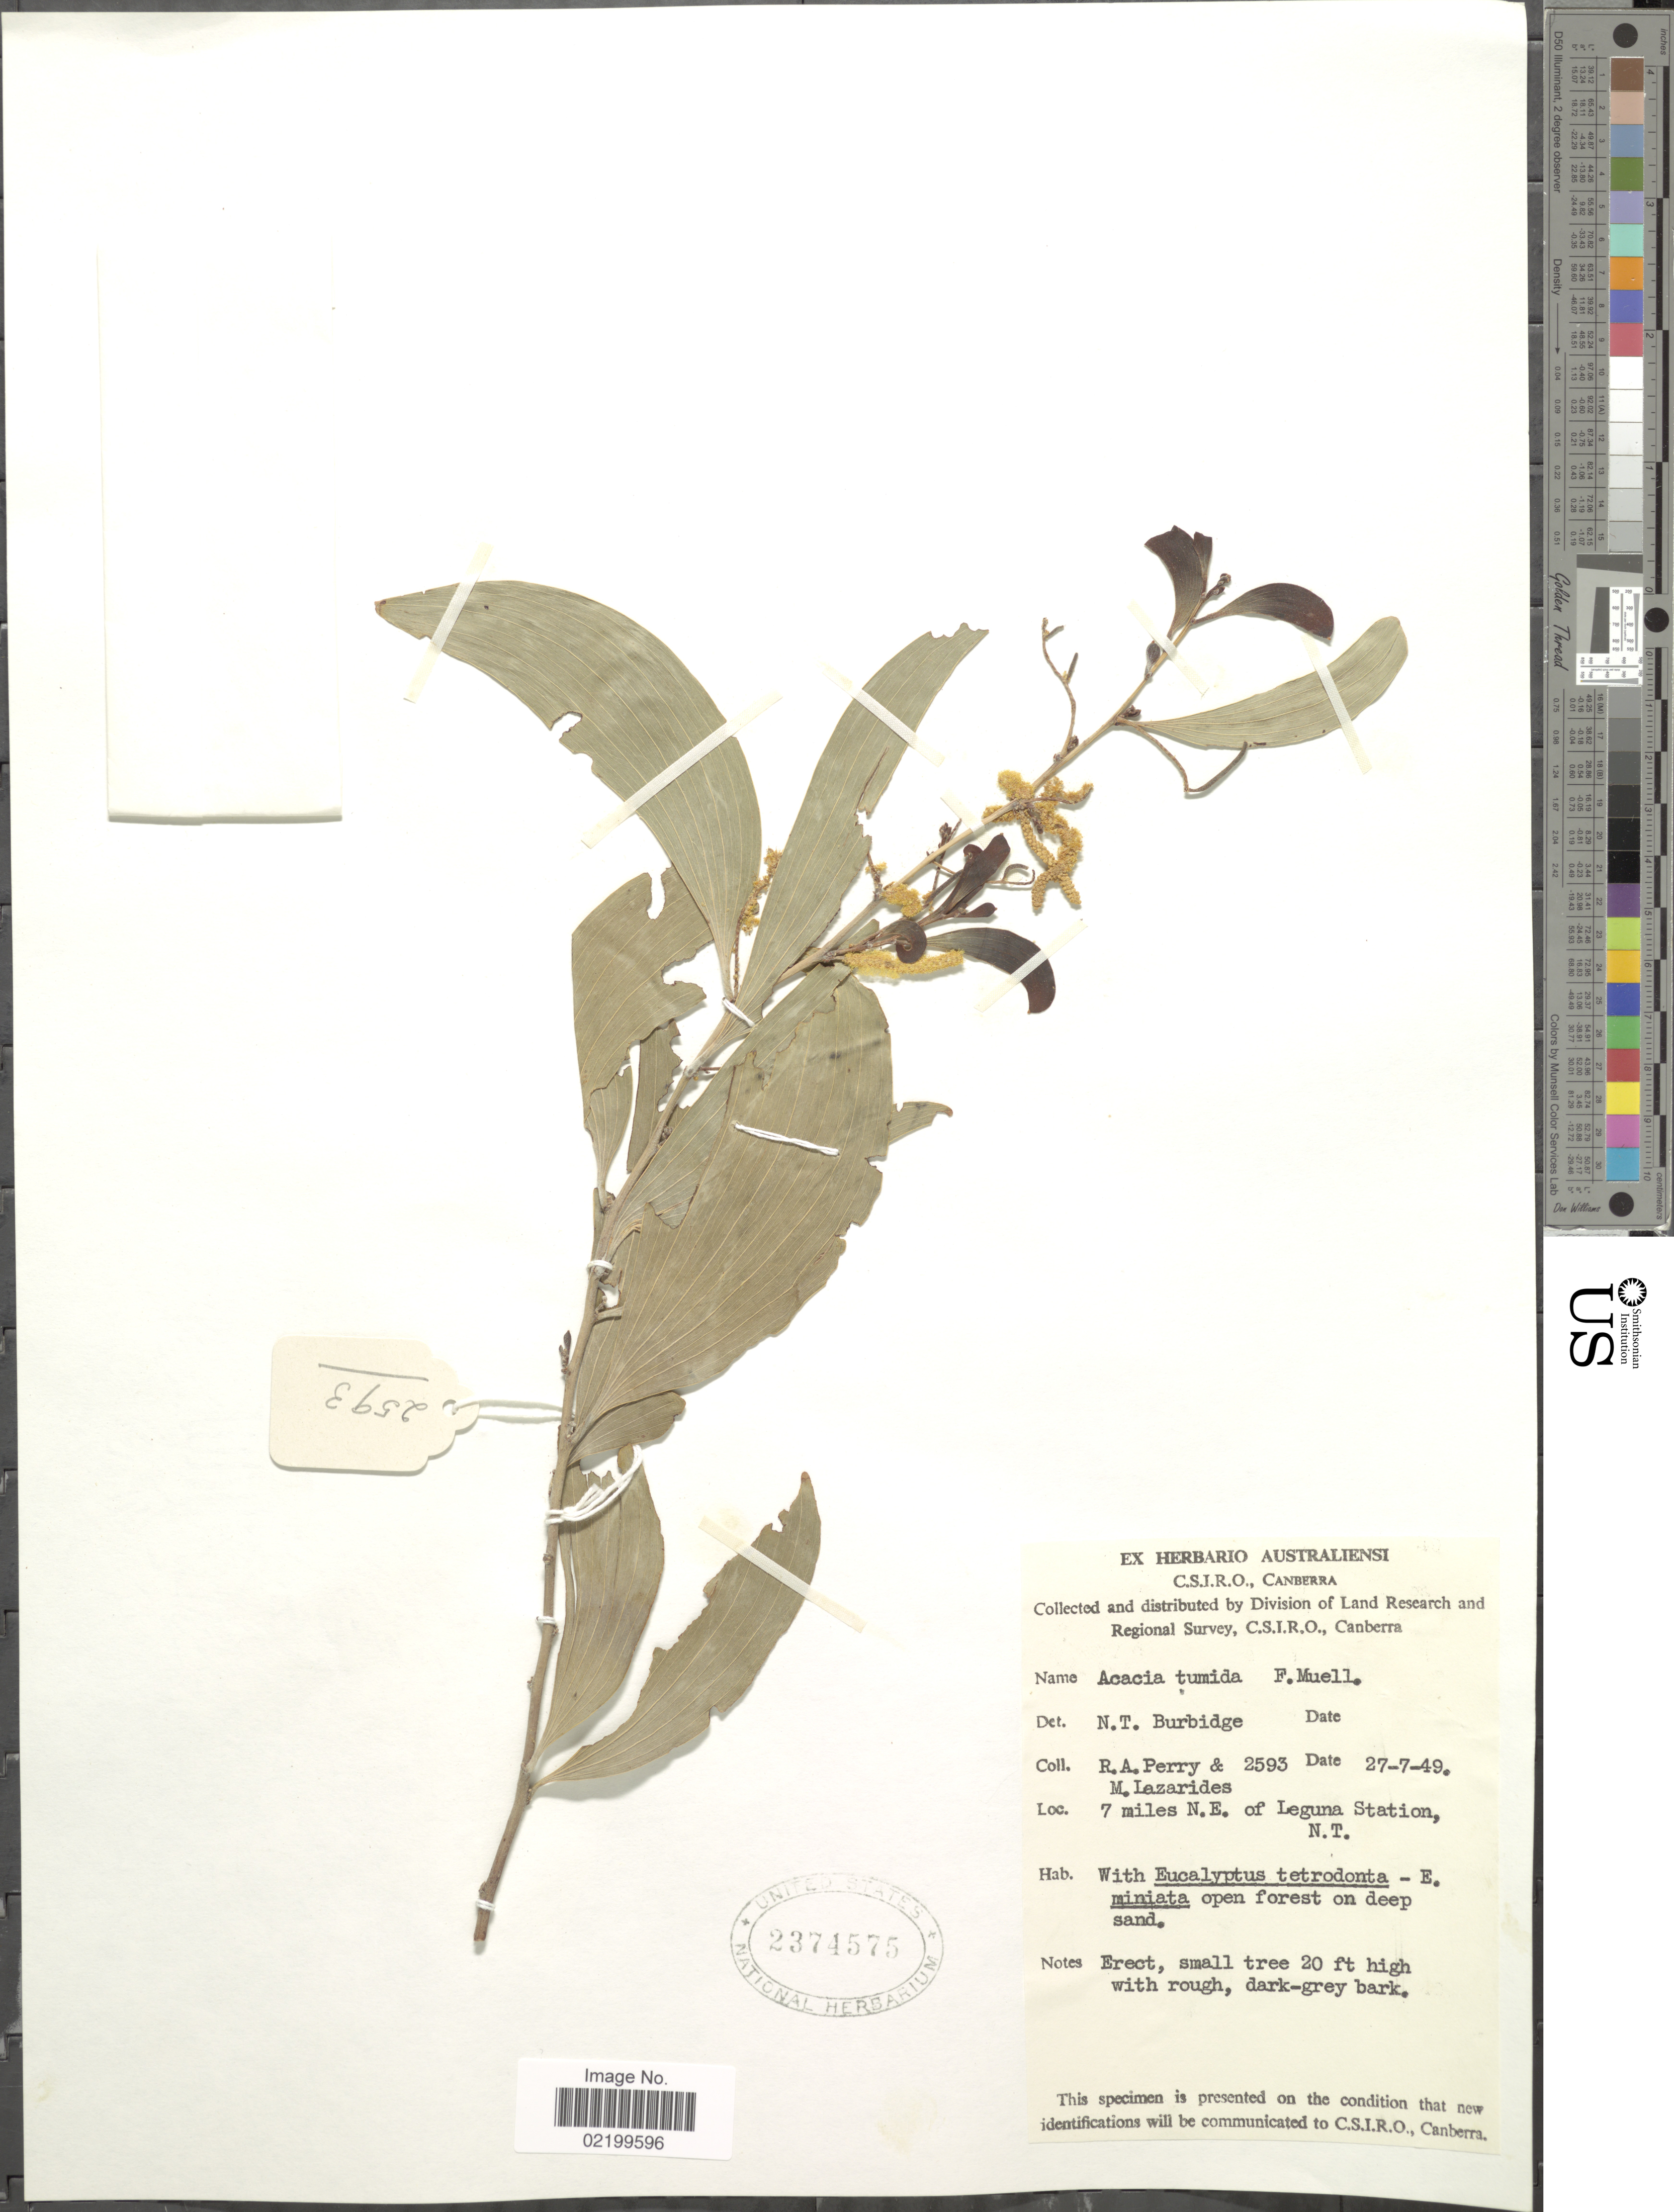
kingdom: Plantae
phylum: Tracheophyta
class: Magnoliopsida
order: Fabales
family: Fabaceae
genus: Acacia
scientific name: Acacia tumida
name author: Benth.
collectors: Perry, R. A. & M. Lazarides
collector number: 2593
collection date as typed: Transcribed d/m/y: 27/7/49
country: Australia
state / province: Northern Territory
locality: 7 miles N.E. of Leguna Station. N.T.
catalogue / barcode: US 2374575